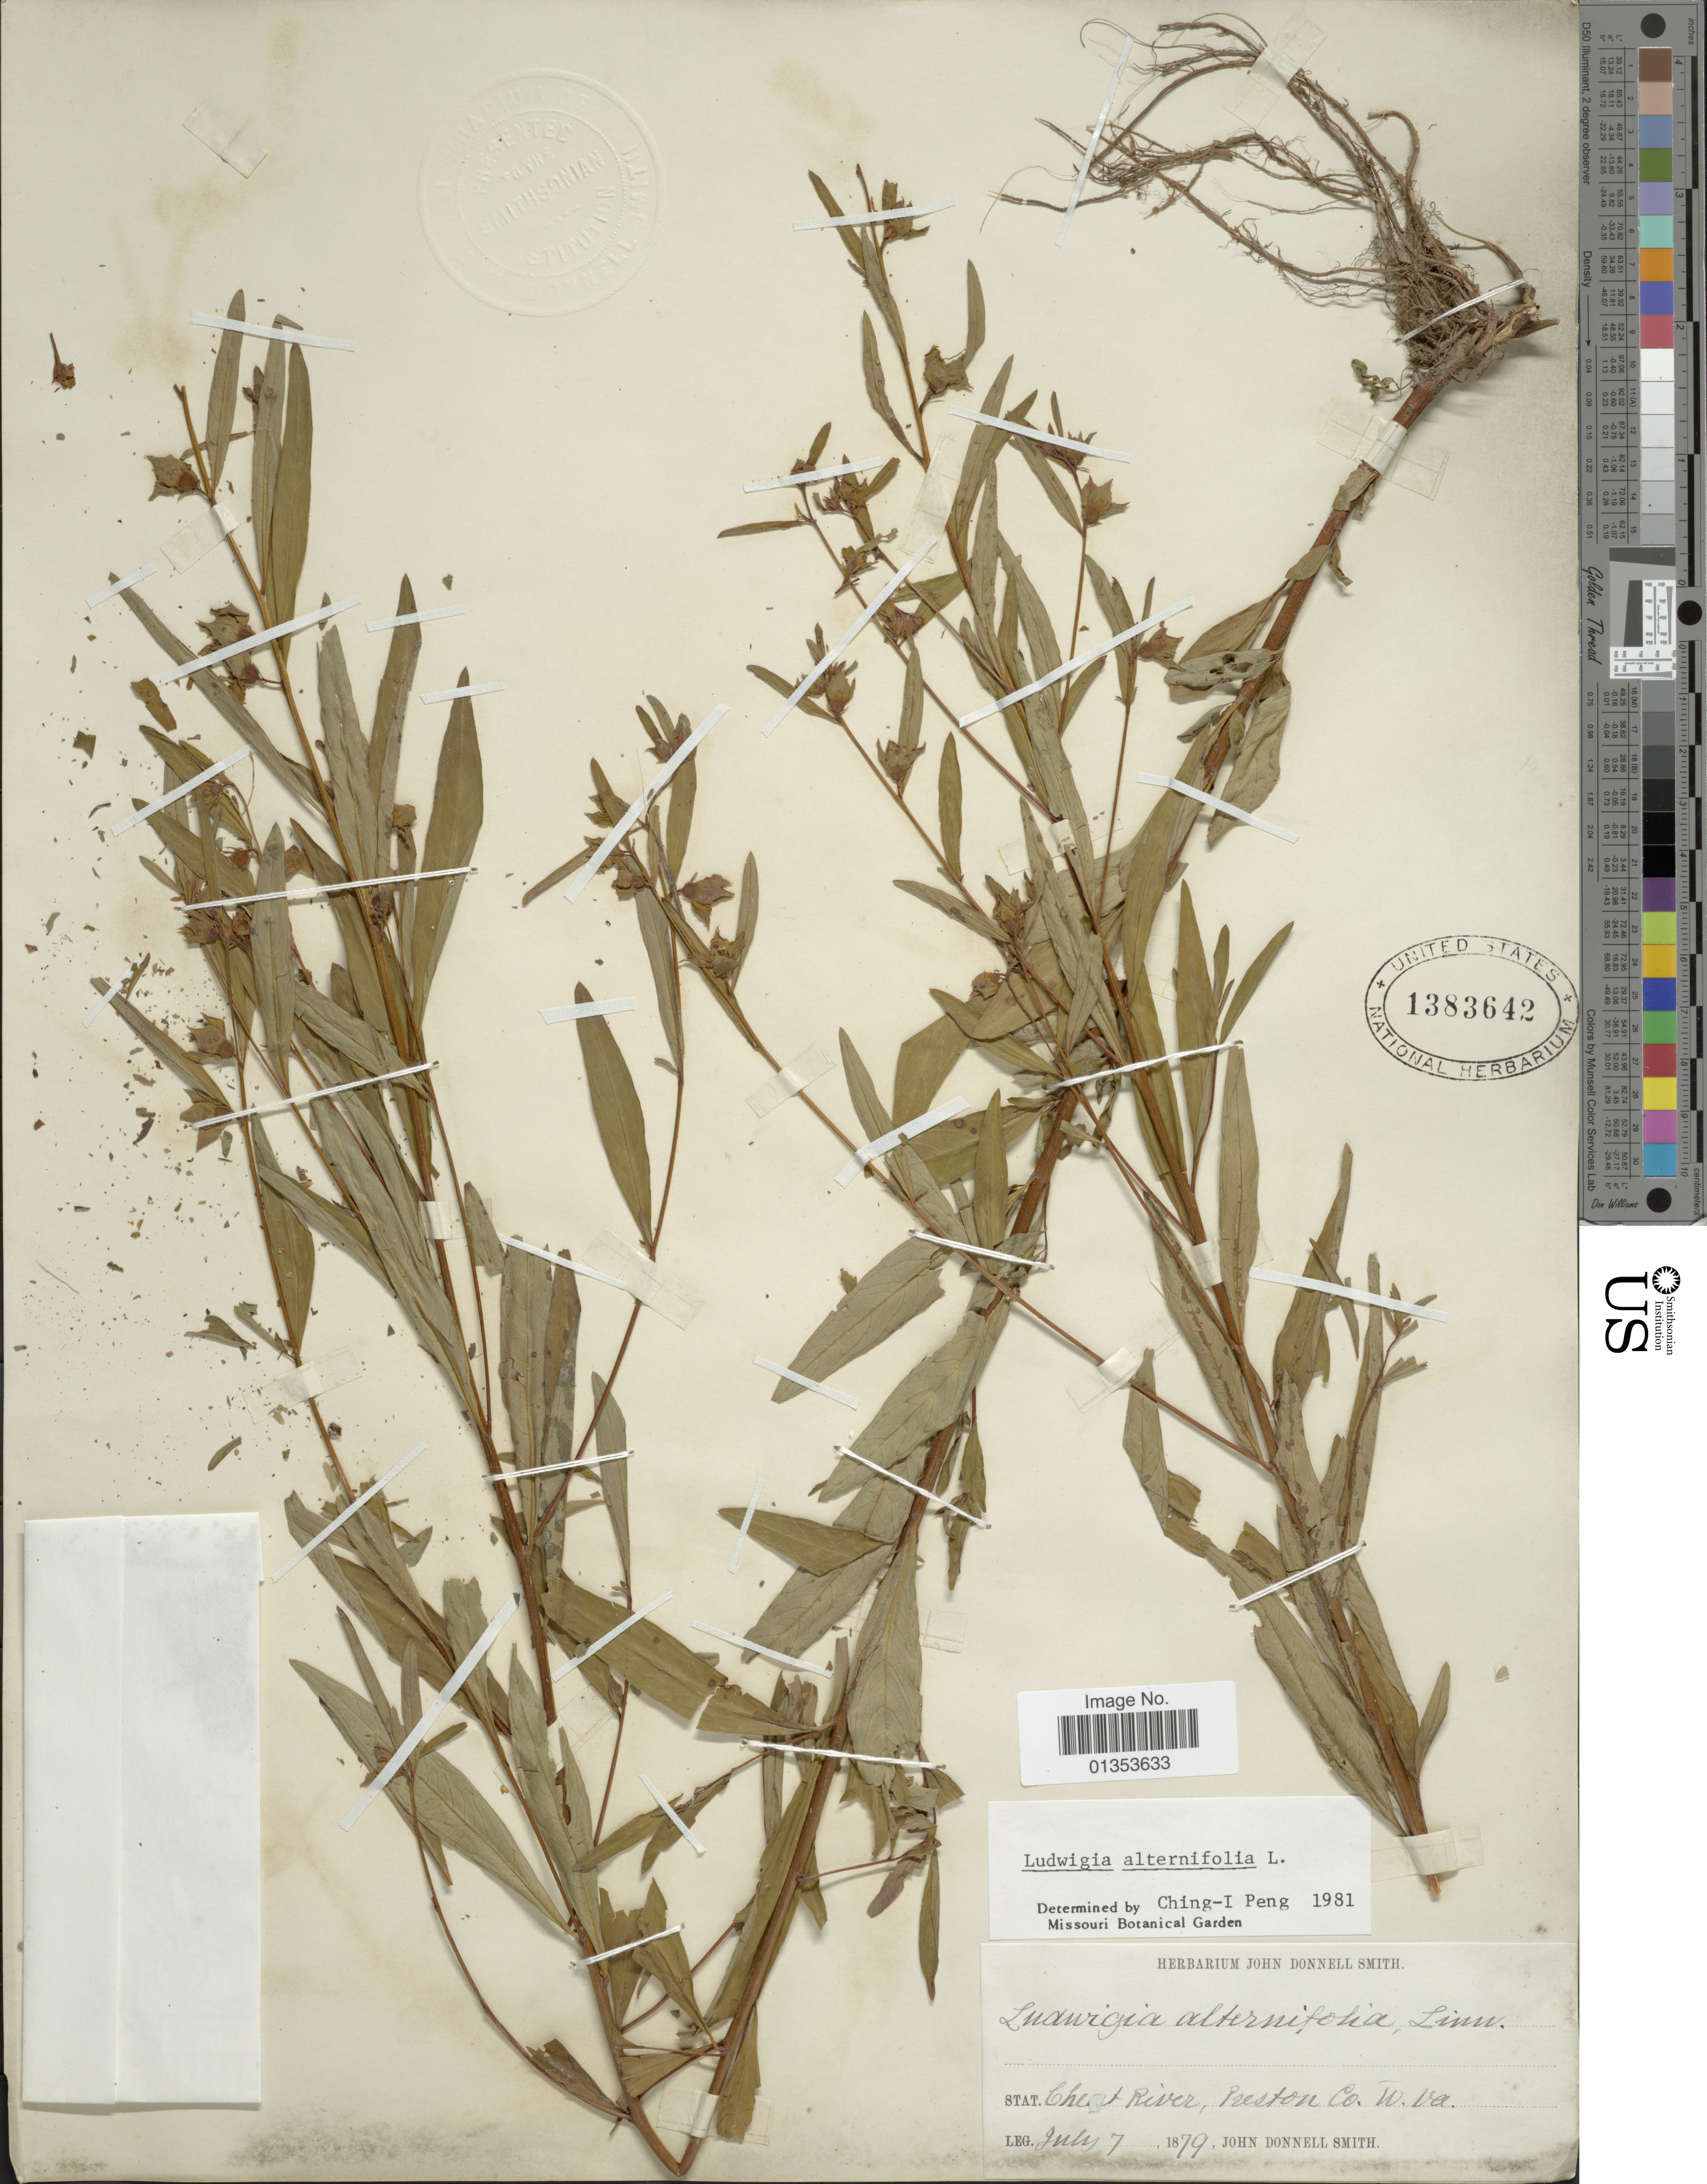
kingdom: Plantae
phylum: Tracheophyta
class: Magnoliopsida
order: Myrtales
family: Onagraceae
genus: Ludwigia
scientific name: Ludwigia alternifolia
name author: L.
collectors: J. Donnell Smith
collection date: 1879-07-07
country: United States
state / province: West Virginia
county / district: Preston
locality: Cheat River, Preston Co.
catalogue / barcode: US 1383642